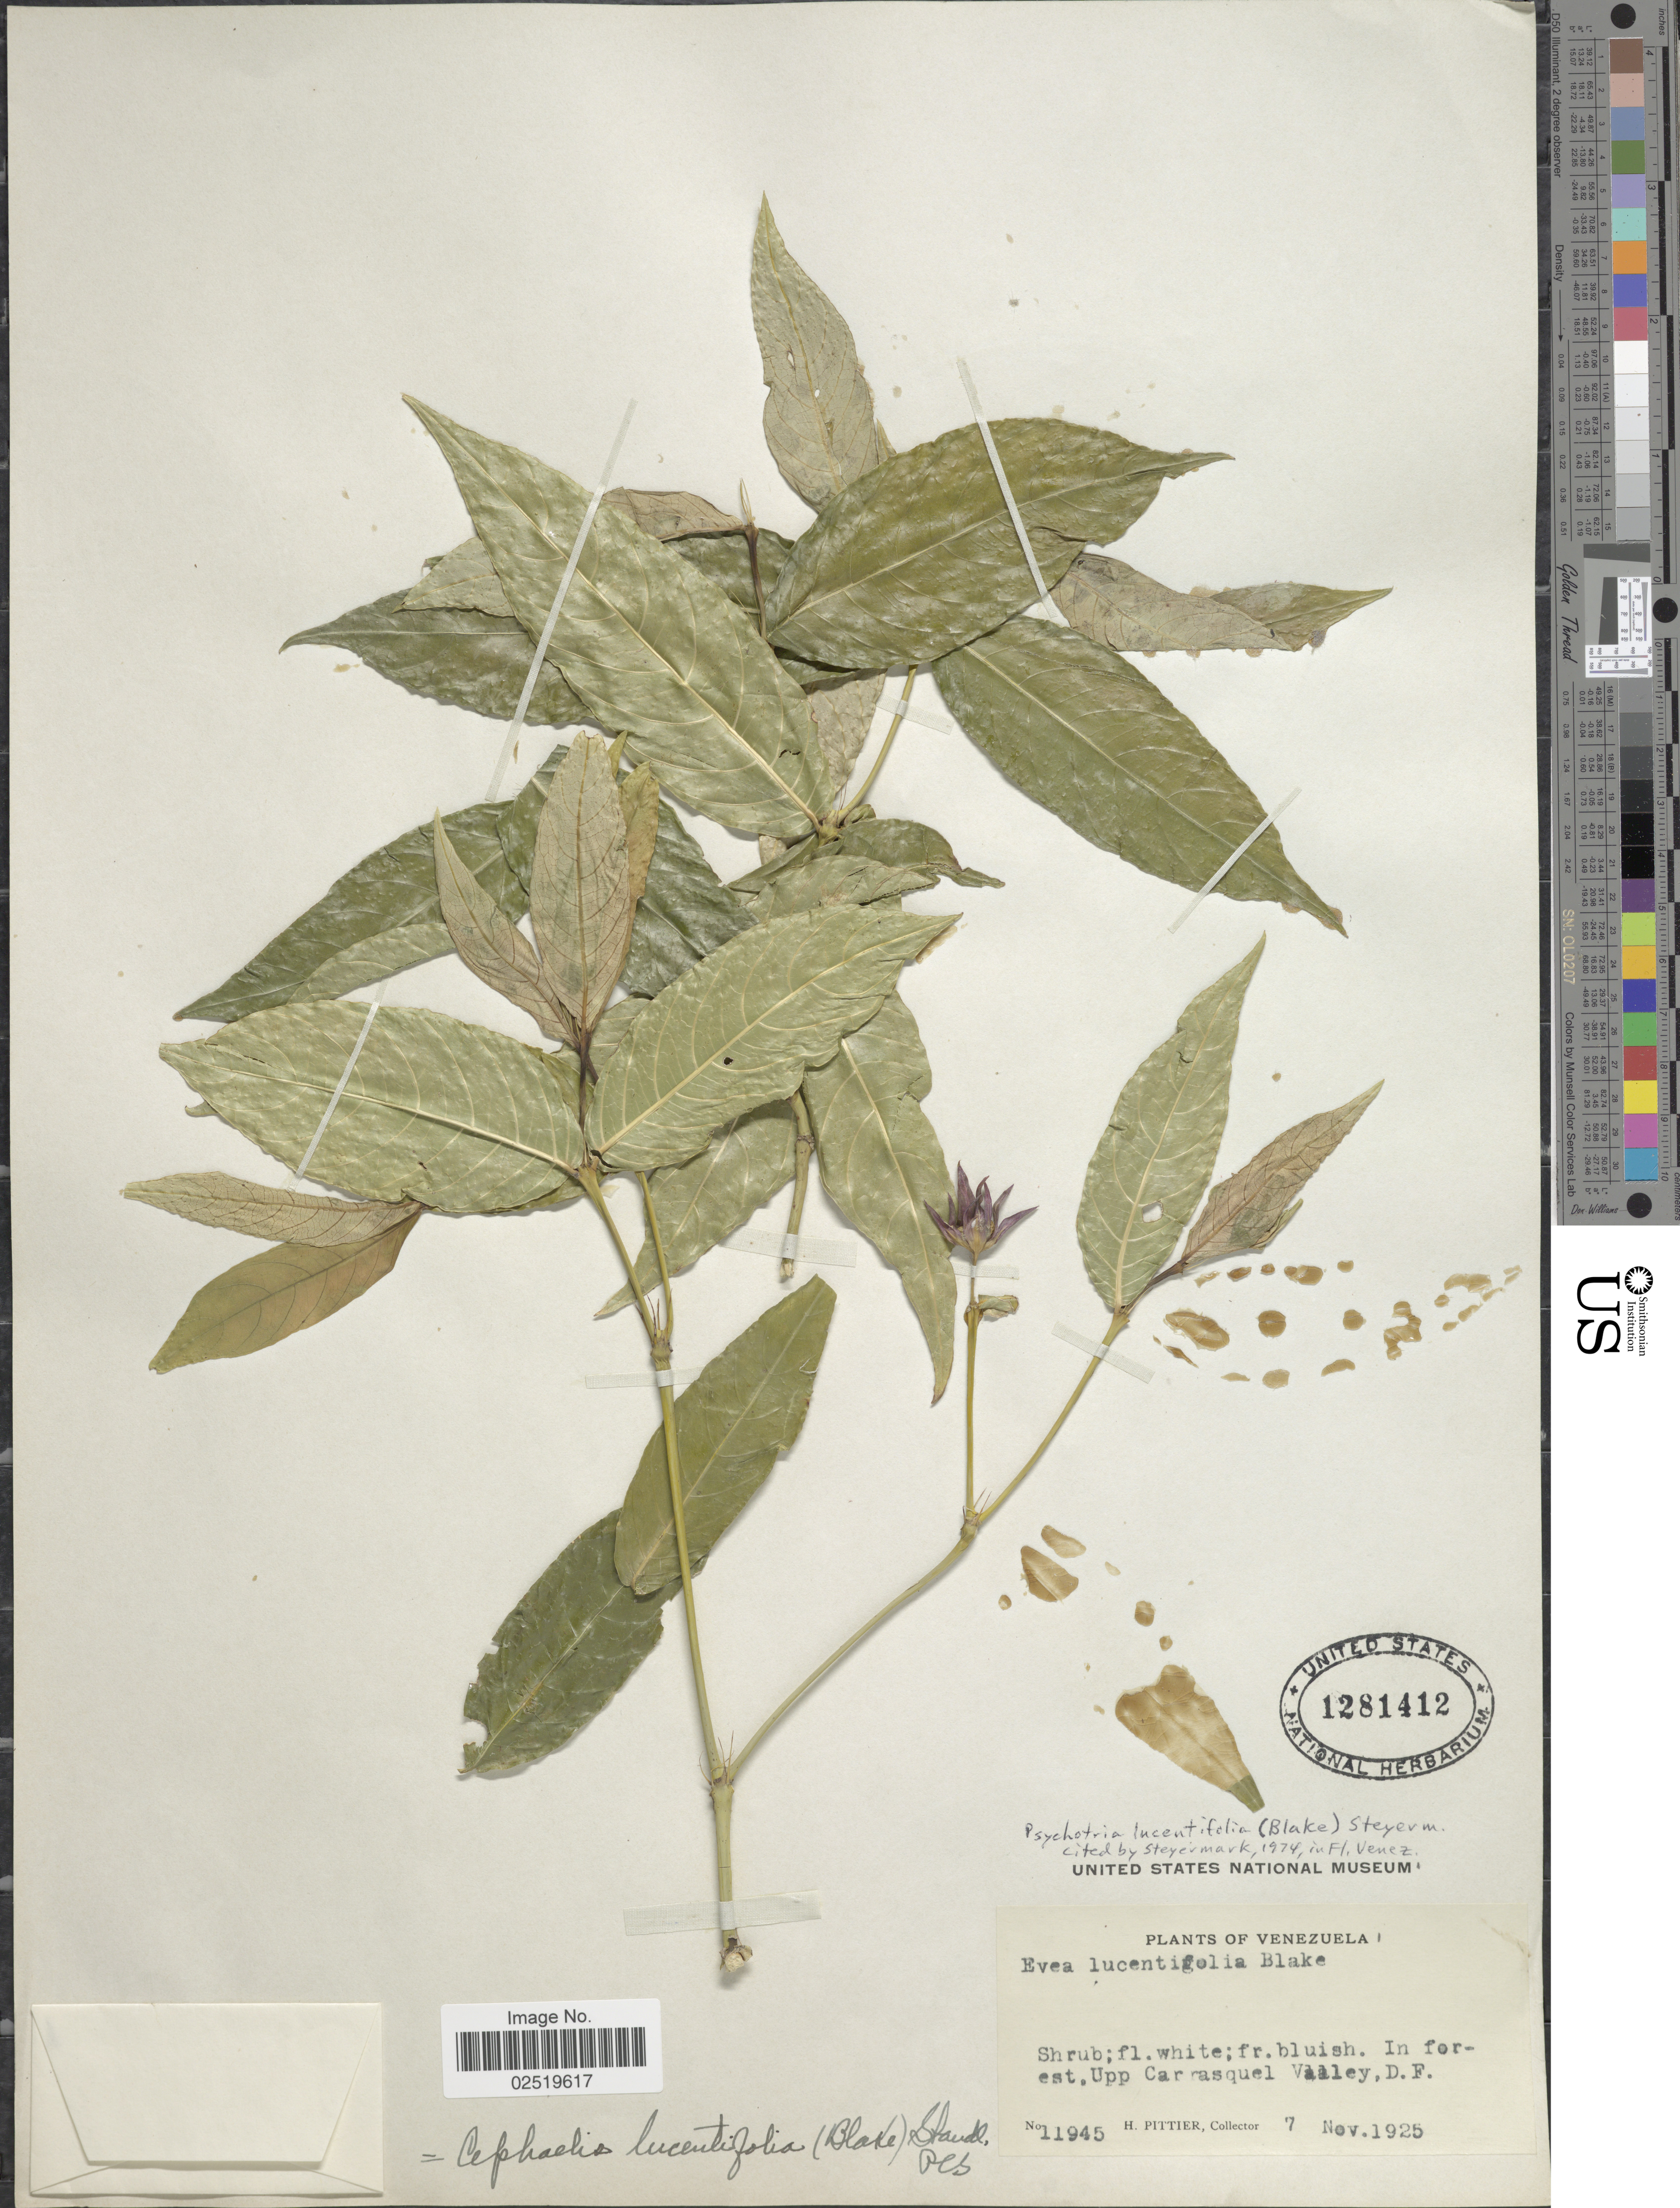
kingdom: Plantae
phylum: Tracheophyta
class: Magnoliopsida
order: Gentianales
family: Rubiaceae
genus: Psychotria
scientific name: Psychotria lucentifolia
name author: (S.F. Blake) Steyerm.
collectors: H. F. Pittier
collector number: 11945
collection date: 1925-11-07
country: Venezuela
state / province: Distrito Federal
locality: In forest, Upp Carrasquel Valley, D.F.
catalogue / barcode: US 1281412